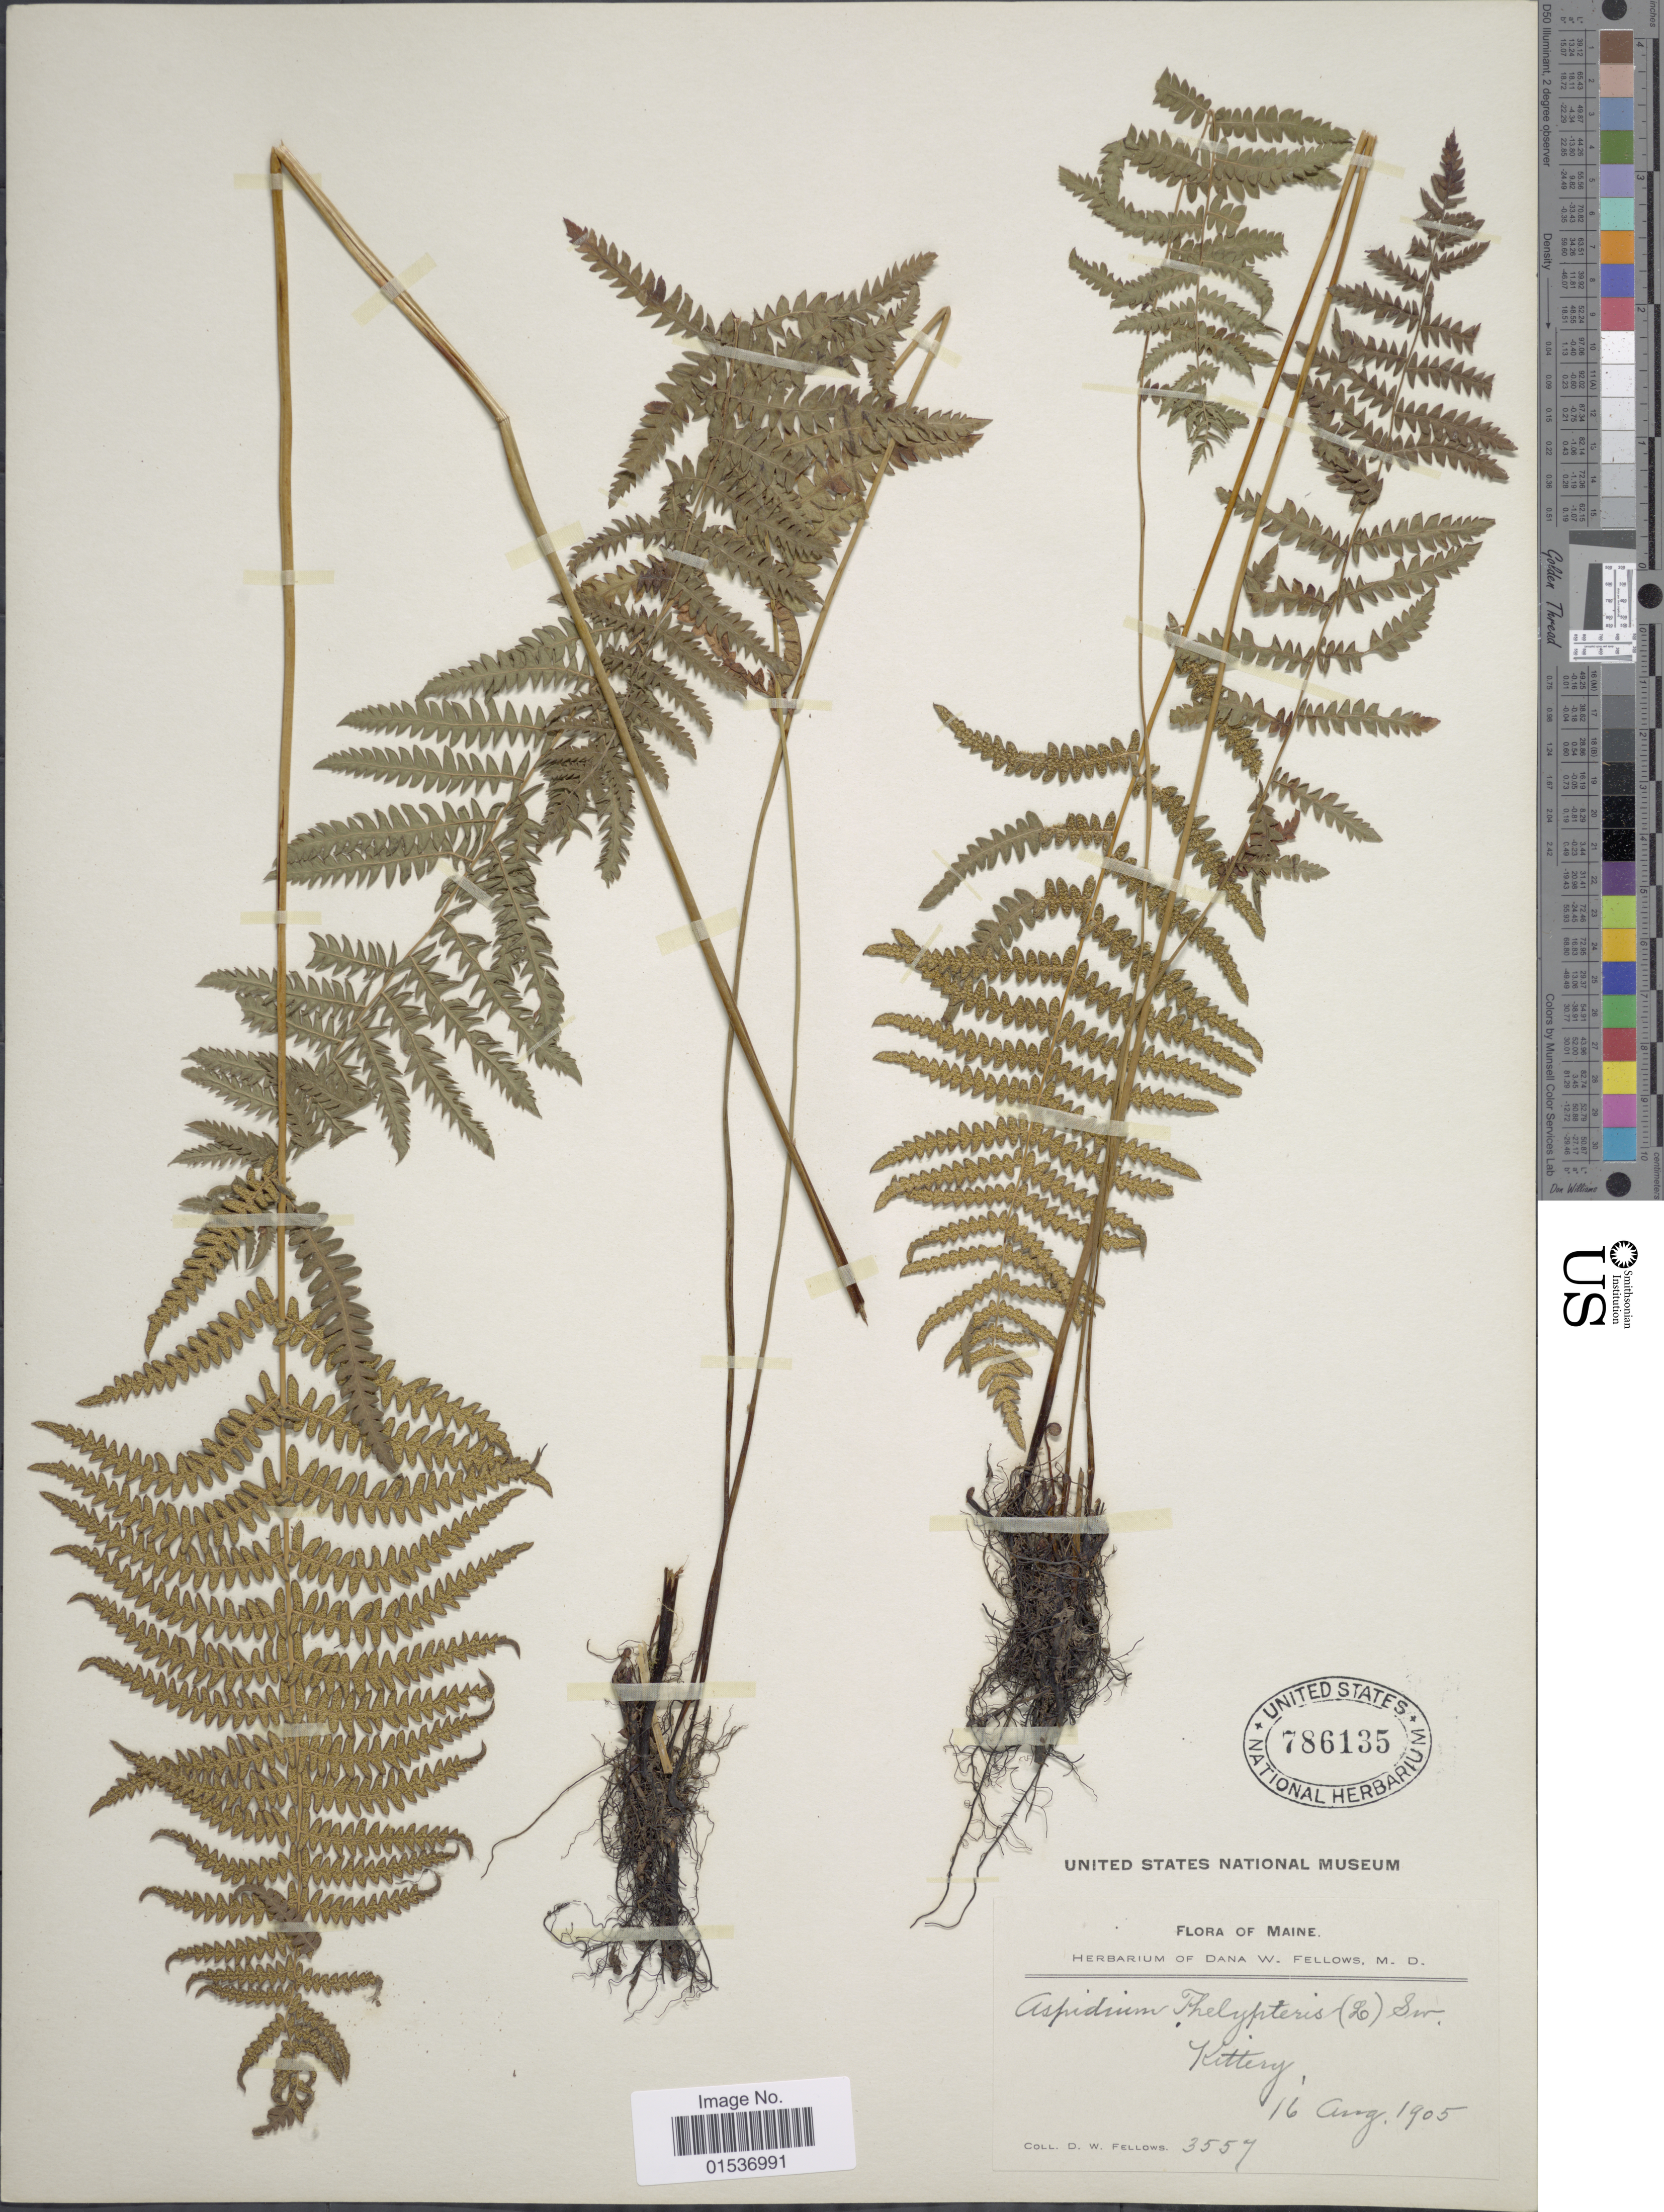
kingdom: Plantae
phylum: Tracheophyta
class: Polypodiopsida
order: Polypodiales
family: Thelypteridaceae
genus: Thelypteris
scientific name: Thelypteris palustris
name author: (Salisb.) Schott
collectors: D. W. Fellows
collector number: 3557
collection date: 1905-08-16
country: United States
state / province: Maine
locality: Maine. Kittery.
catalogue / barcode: US 786135